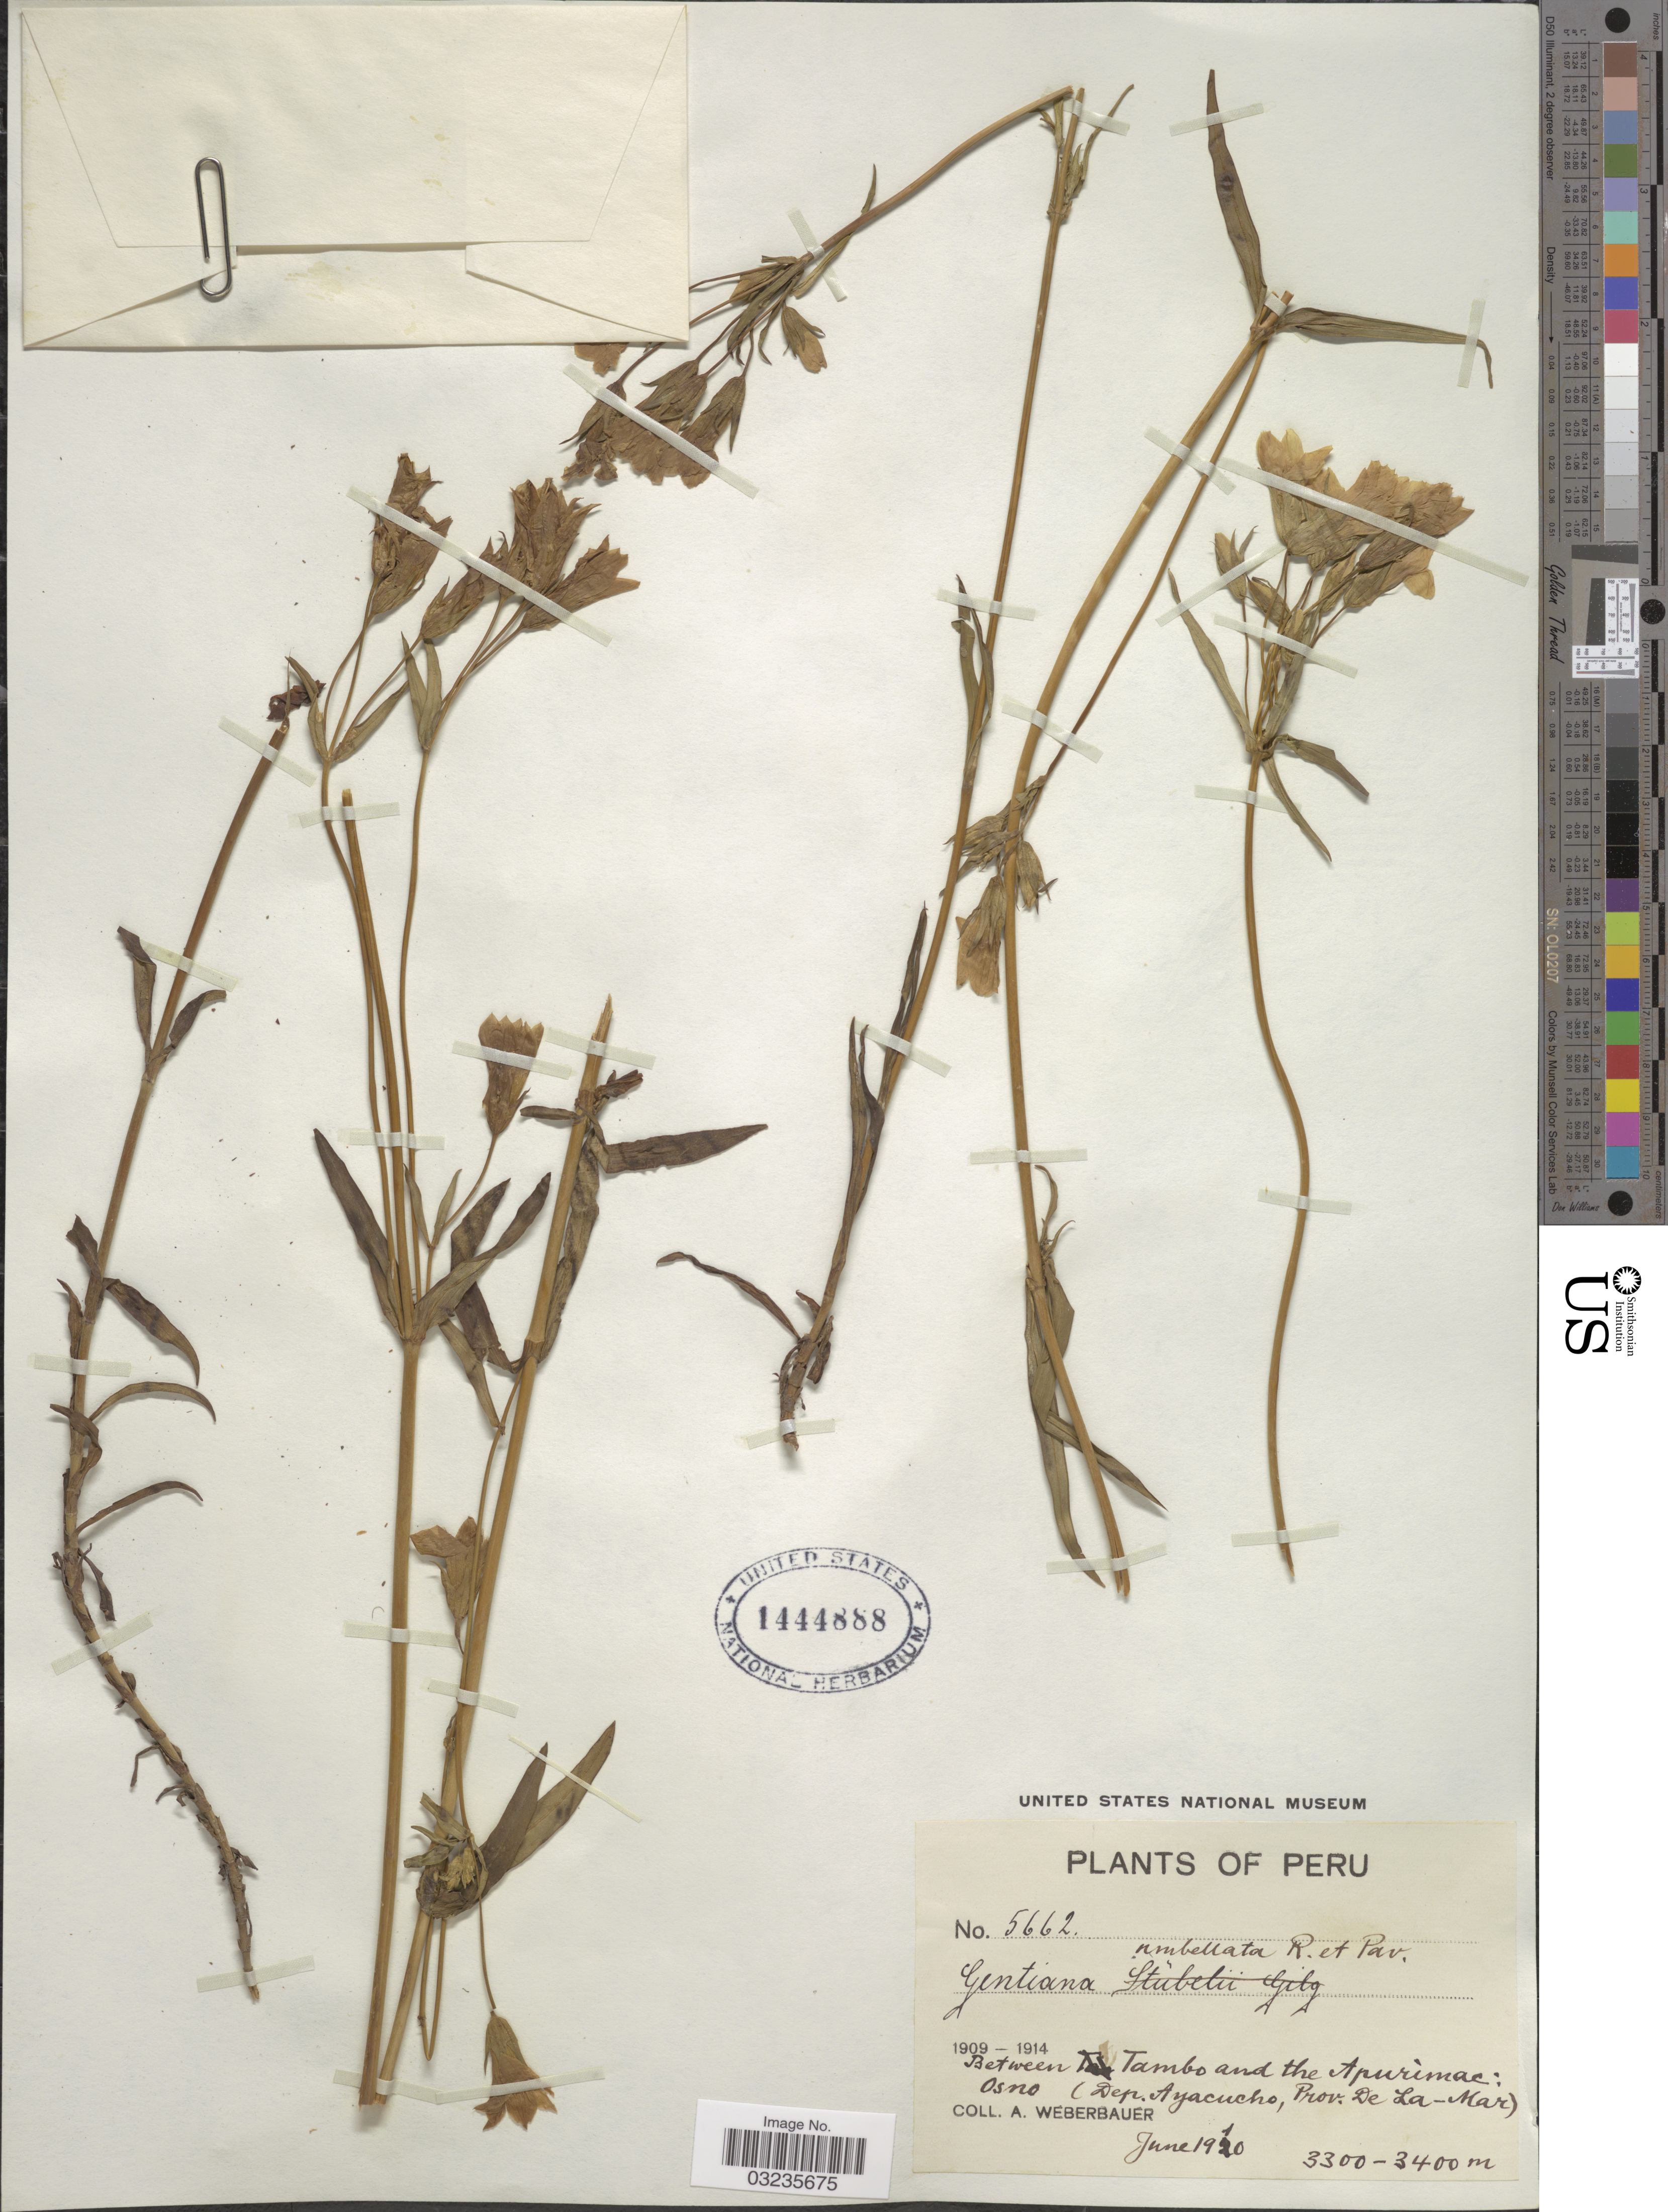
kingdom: Plantae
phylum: Tracheophyta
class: Magnoliopsida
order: Gentianales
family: Gentianaceae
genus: Gentianella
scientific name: Gentianella sp.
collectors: A. Weberbauer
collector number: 5662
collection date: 1910-06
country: Peru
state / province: Ayacucho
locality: Between Tambo and the Apurimac: Osno (Dep. Ayacucho, Prov. De La-Mar).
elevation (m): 3300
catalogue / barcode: US 1444888